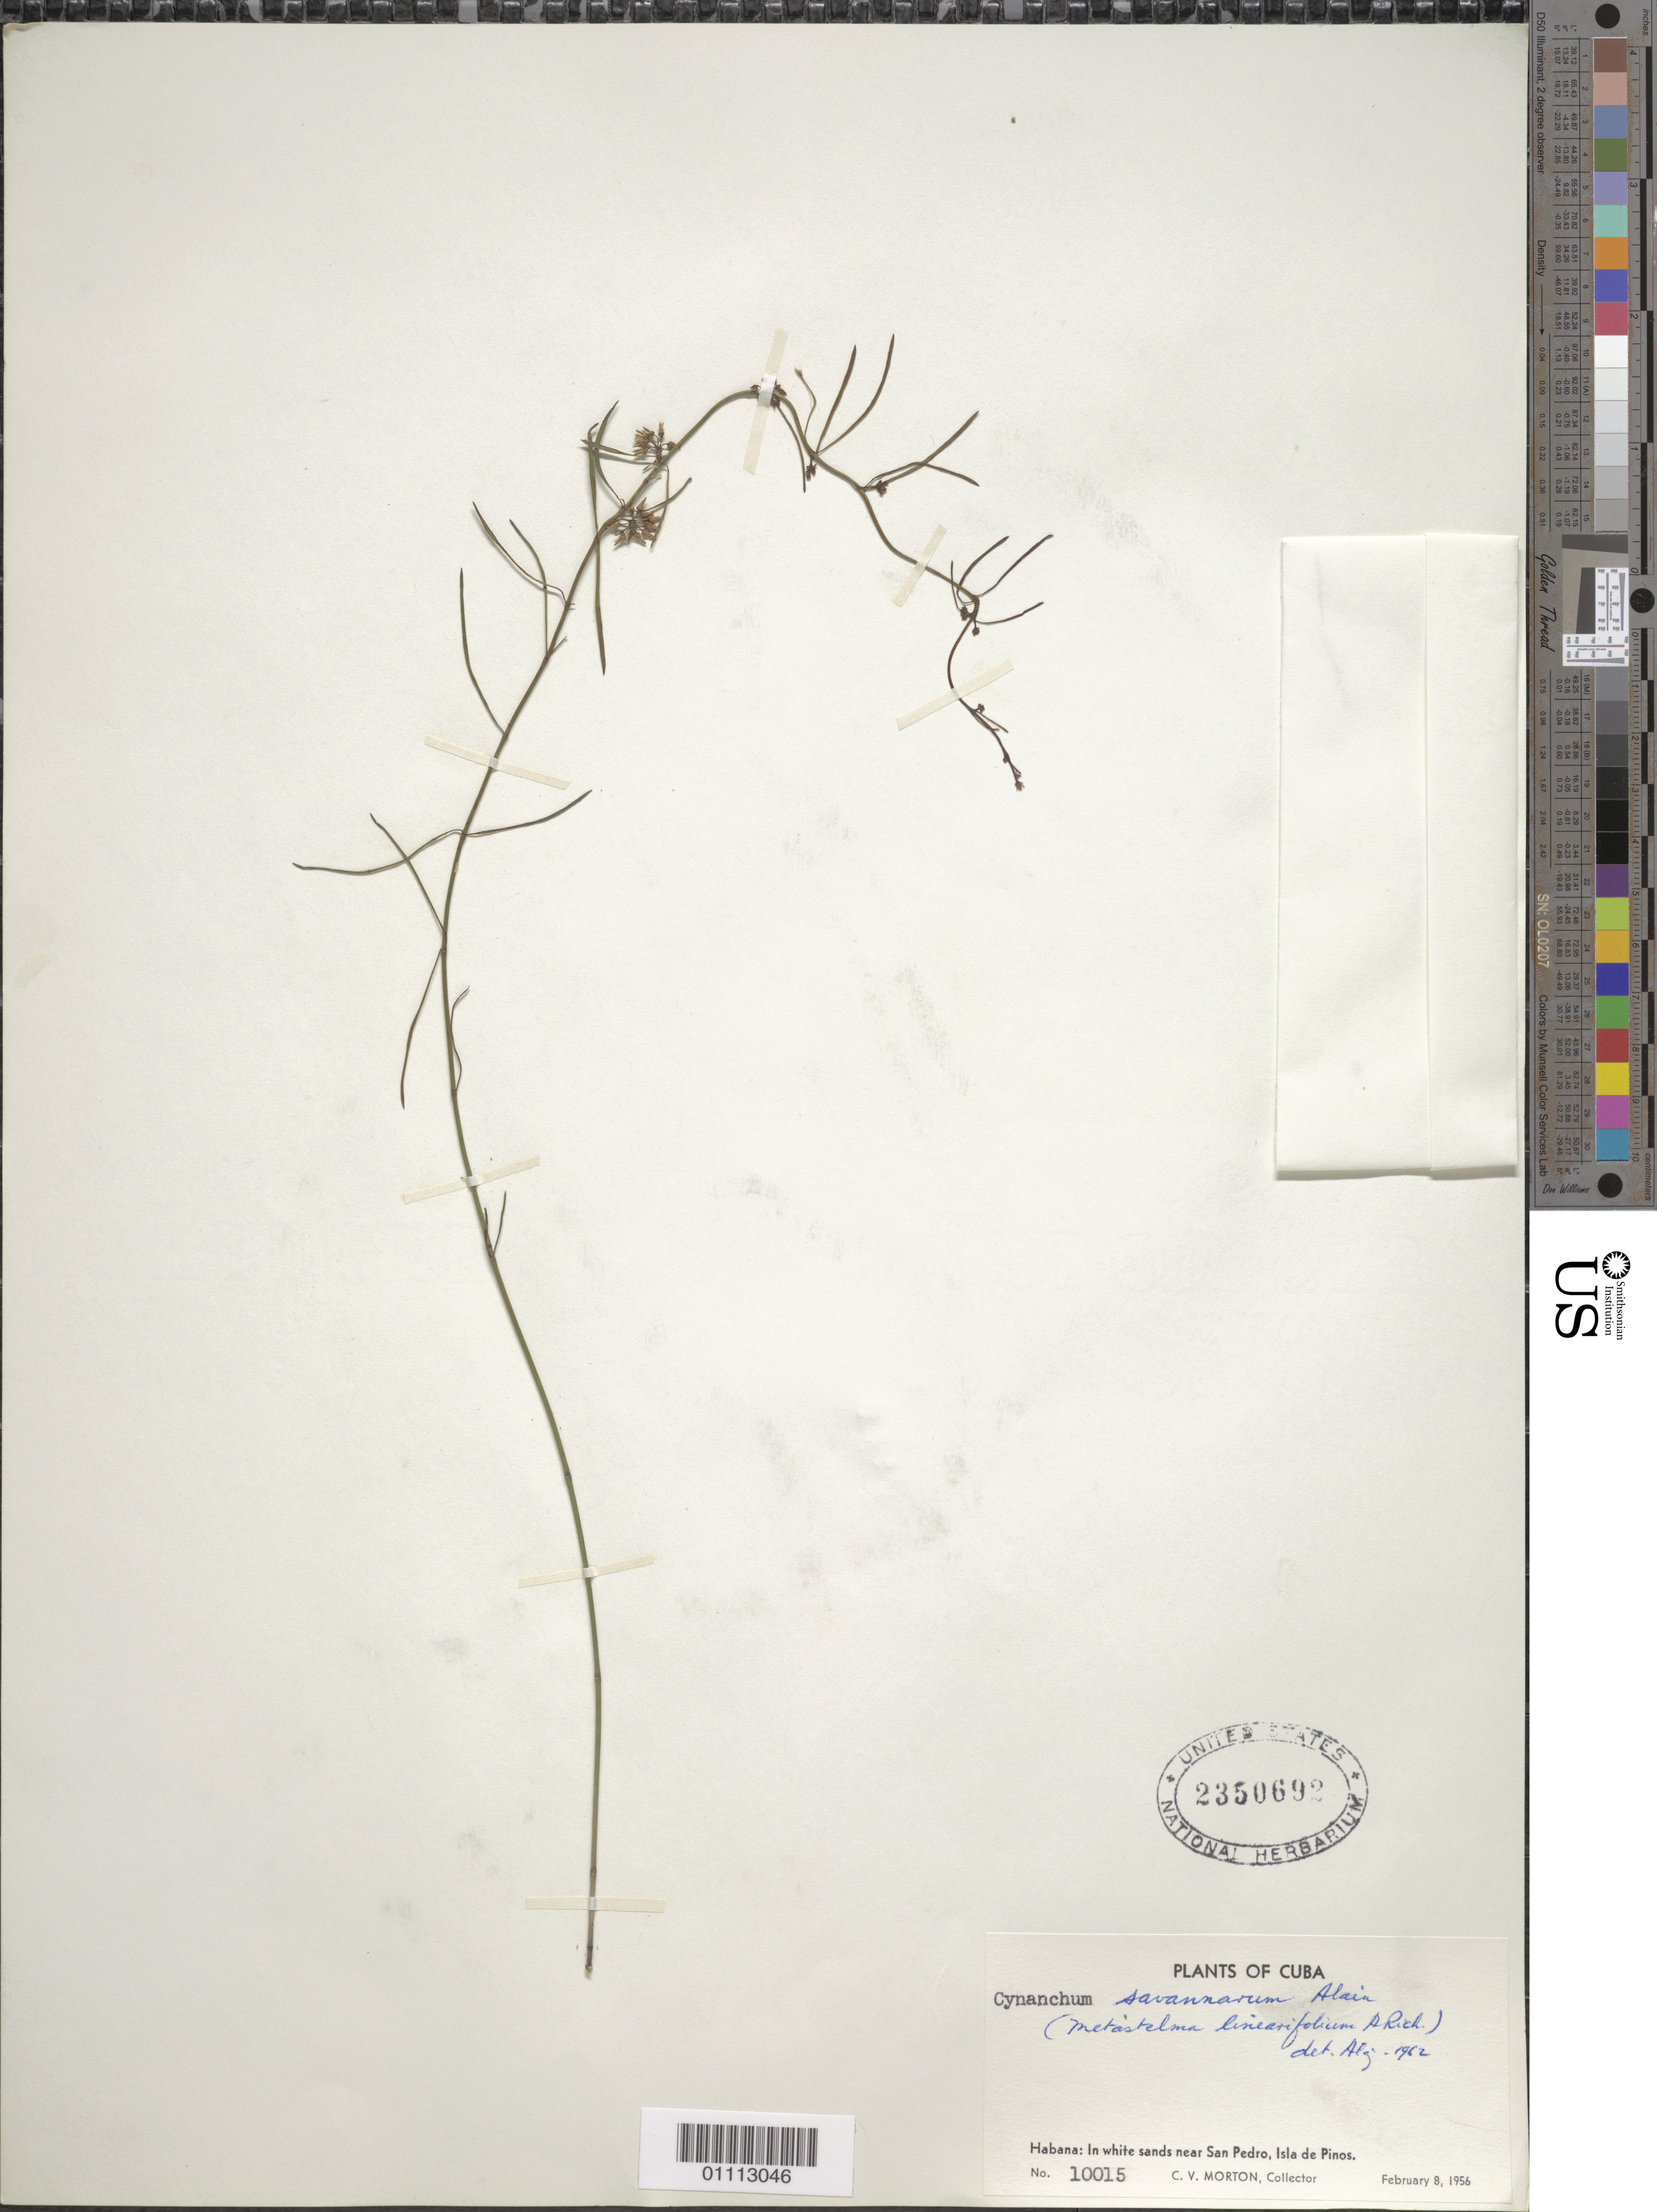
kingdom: Plantae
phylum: Tracheophyta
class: Magnoliopsida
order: Gentianales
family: Apocynaceae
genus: Cynanchum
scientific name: Cynanchum savannarum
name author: Alain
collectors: C. V. Morton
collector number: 10015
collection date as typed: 08 Feb 1956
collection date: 1956-02-08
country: Cuba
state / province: Isla de La Juventud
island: Isla de la Juventud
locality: Isle of Pines, near San Pedro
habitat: In white sand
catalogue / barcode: US 2350692